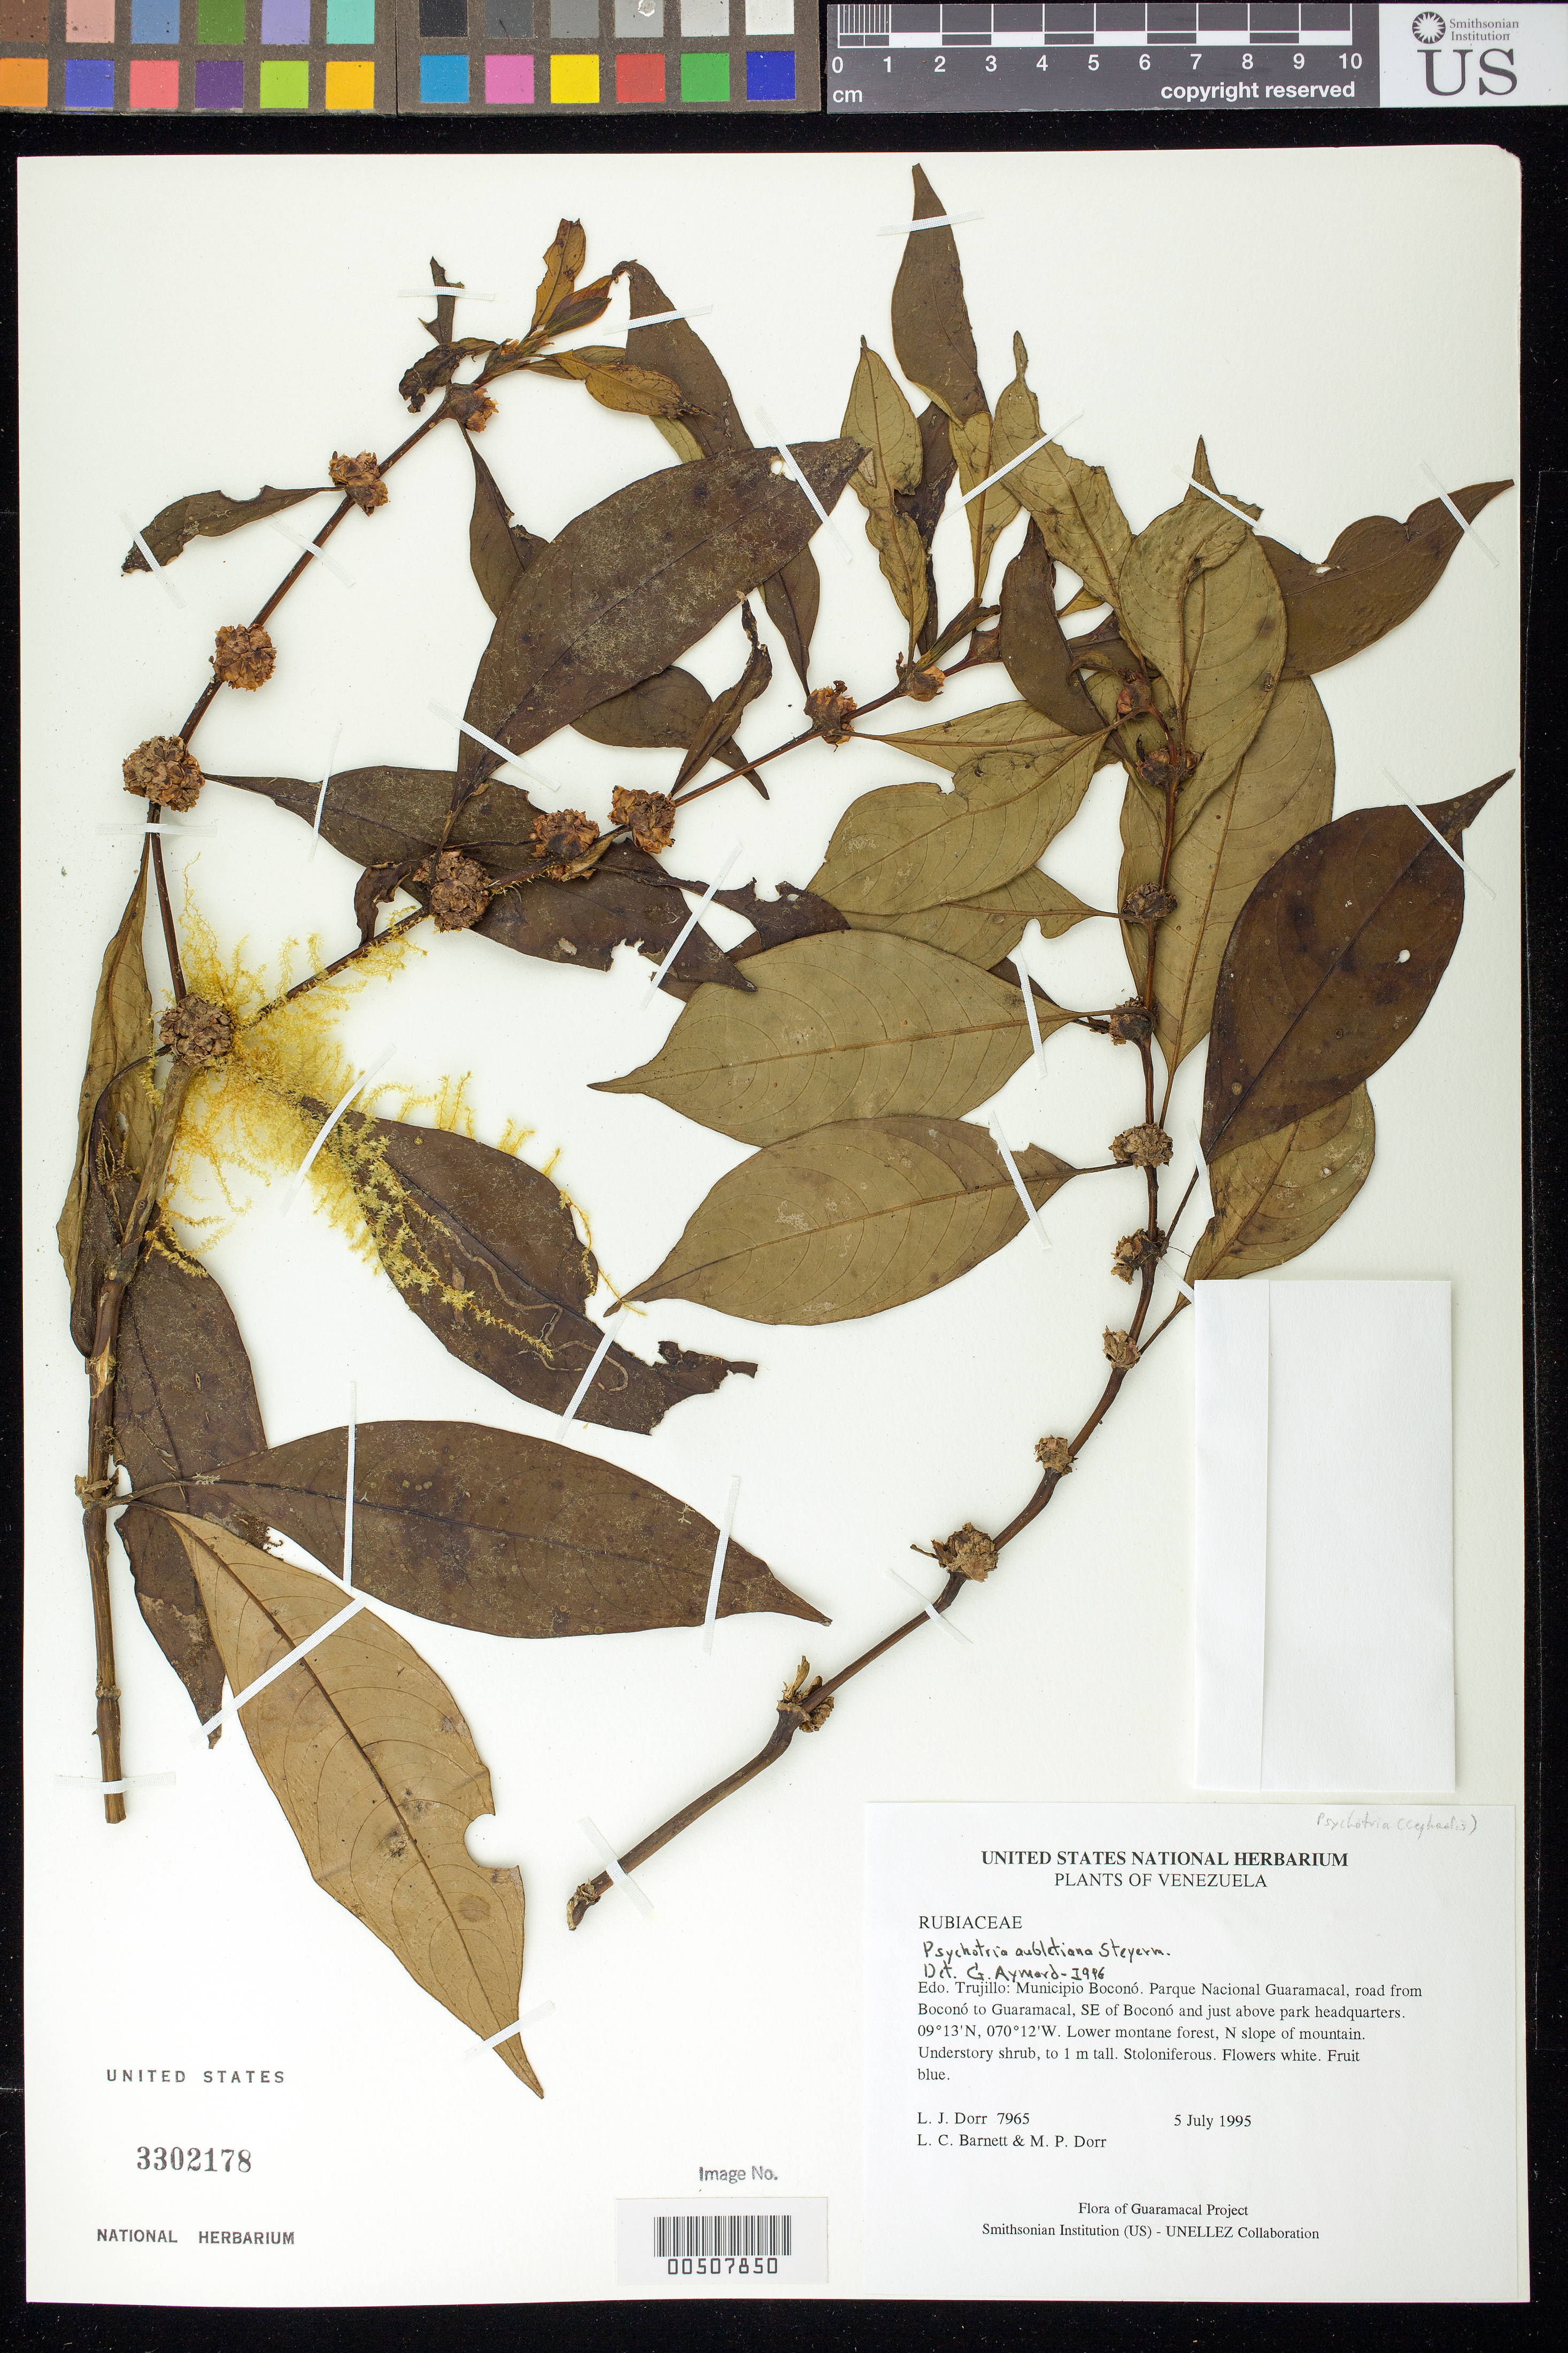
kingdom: Plantae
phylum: Tracheophyta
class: Magnoliopsida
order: Gentianales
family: Rubiaceae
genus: Psychotria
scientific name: Psychotria aubletiana var. andina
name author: Steyerm.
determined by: Aymard C., G. A., (PORT), Univ. Nac. Exp. de los Llanos Ezequiel Zamora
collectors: L. J. Dorr, L. C. Barnett & M. P. Dorr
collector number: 7965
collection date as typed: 05 Jul 1995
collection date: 1995-07-05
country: Venezuela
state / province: Trujillo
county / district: Boconó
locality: Parque Nacional Guaramacal, road from Boconó to Guaramacal, SE of Boconó, just above park headquarters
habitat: Lower montane forest, N slope of mountain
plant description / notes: MO, NY, PORT, US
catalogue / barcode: US 3302178